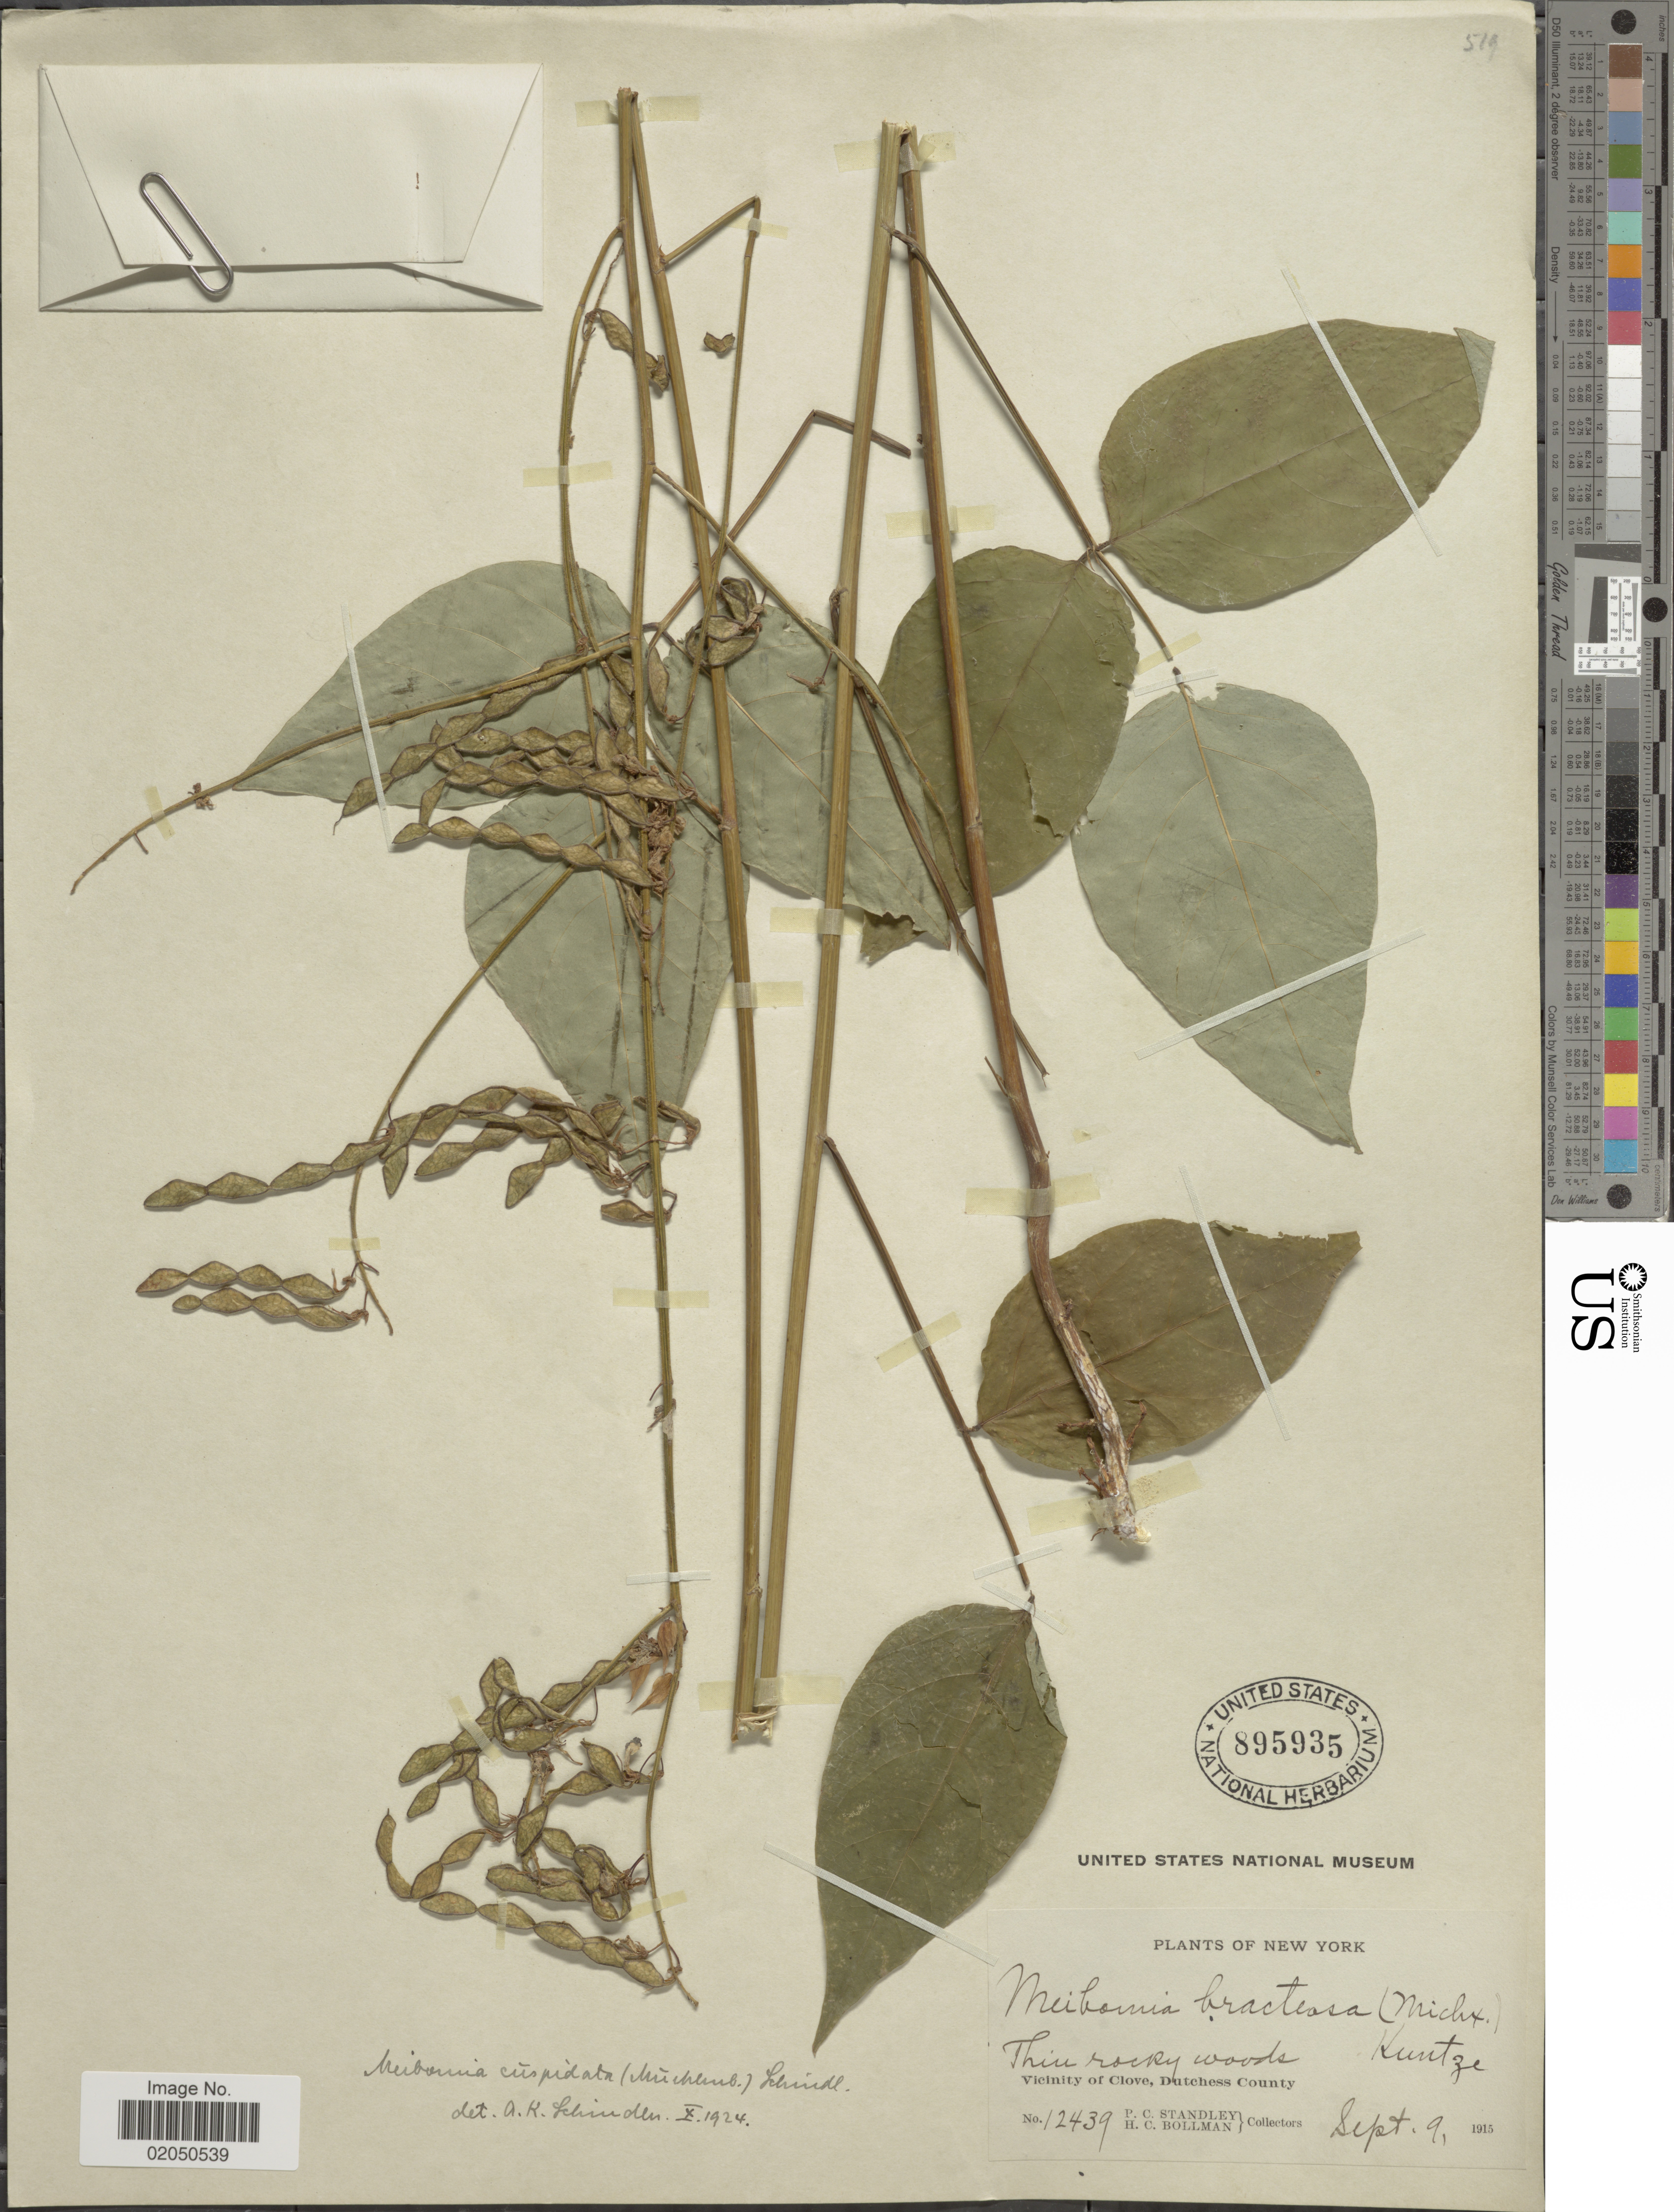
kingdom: Plantae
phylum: Tracheophyta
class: Magnoliopsida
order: Fabales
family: Fabaceae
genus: Desmodium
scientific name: Desmodium cuspidatum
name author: (Muhl. ex Willd.) Loudon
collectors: P. C. Standley & H. C. Bollman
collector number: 12439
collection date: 1915-09-09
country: United States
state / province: New York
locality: Vicinity of Clove, Dutchess County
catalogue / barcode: US 895935